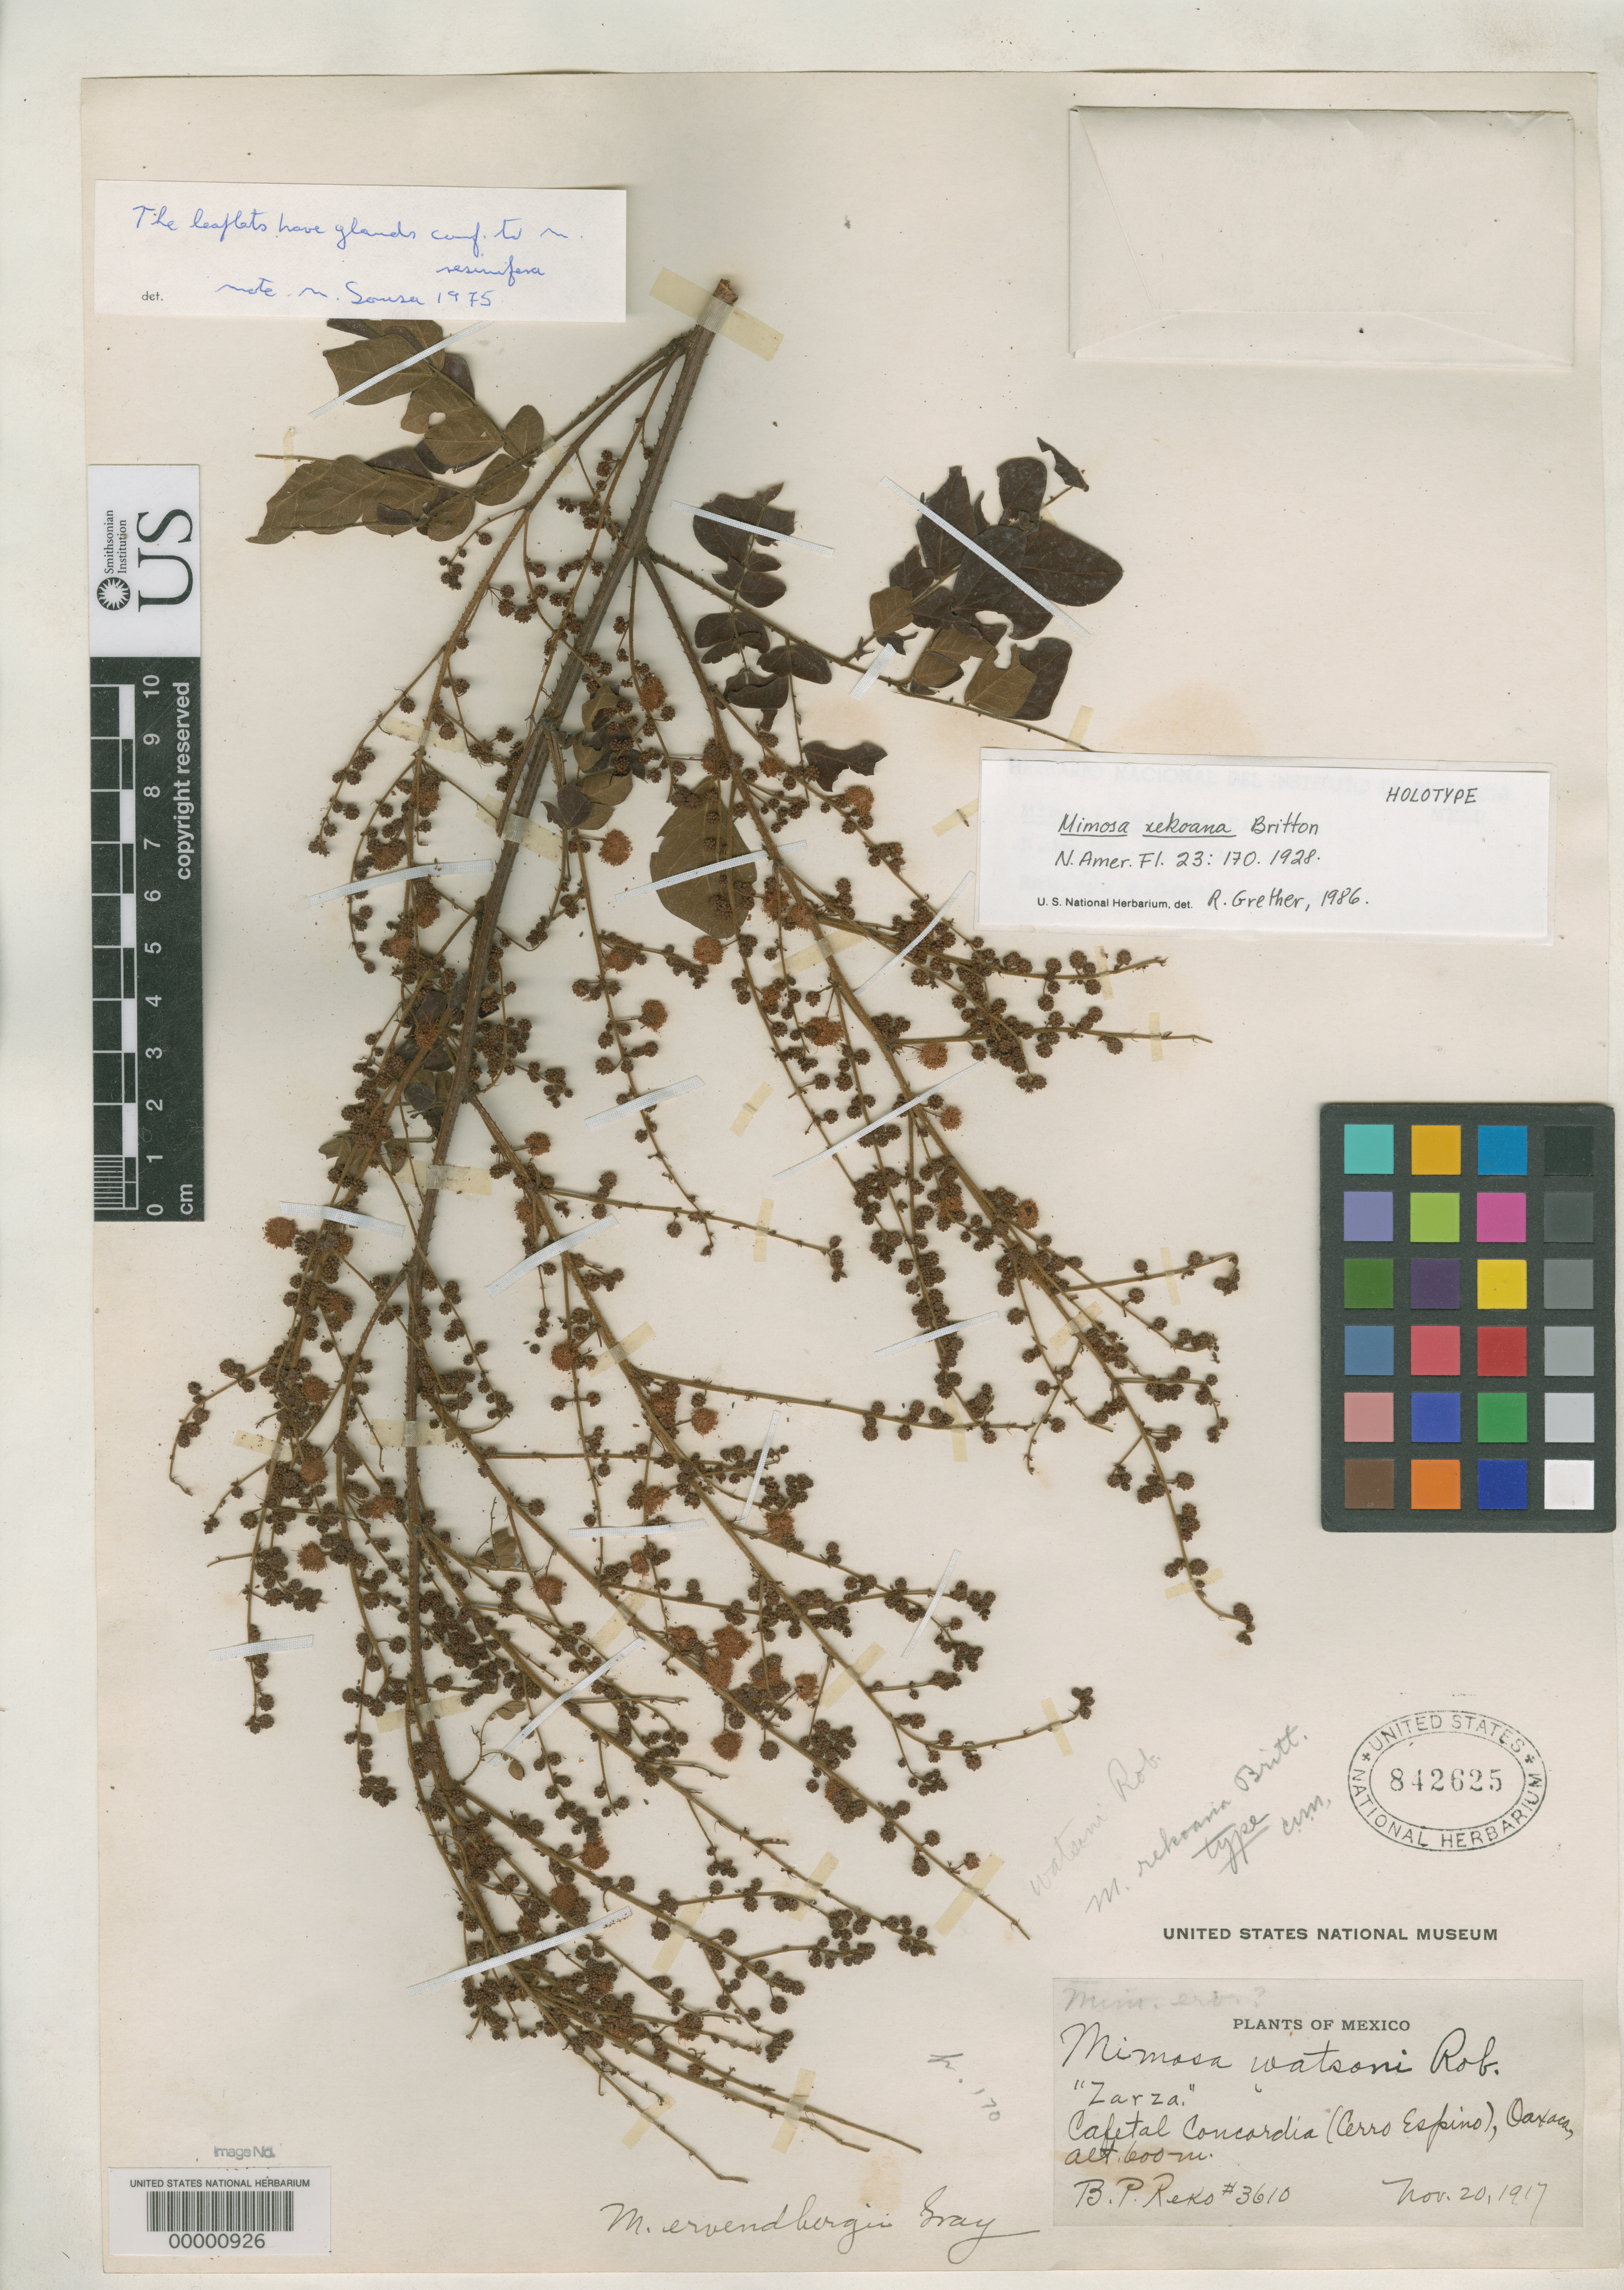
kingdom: Plantae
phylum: Tracheophyta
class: Magnoliopsida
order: Fabales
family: Fabaceae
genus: Mimosa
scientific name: Mimosa rekoana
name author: Britton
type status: Isotype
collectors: B. P. Reko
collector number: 3610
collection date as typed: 20 Nov 1917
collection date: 1917-11-20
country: Mexico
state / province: Oaxaca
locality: Cafetal Concordia, Cerro Espino.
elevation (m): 600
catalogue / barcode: US 842625